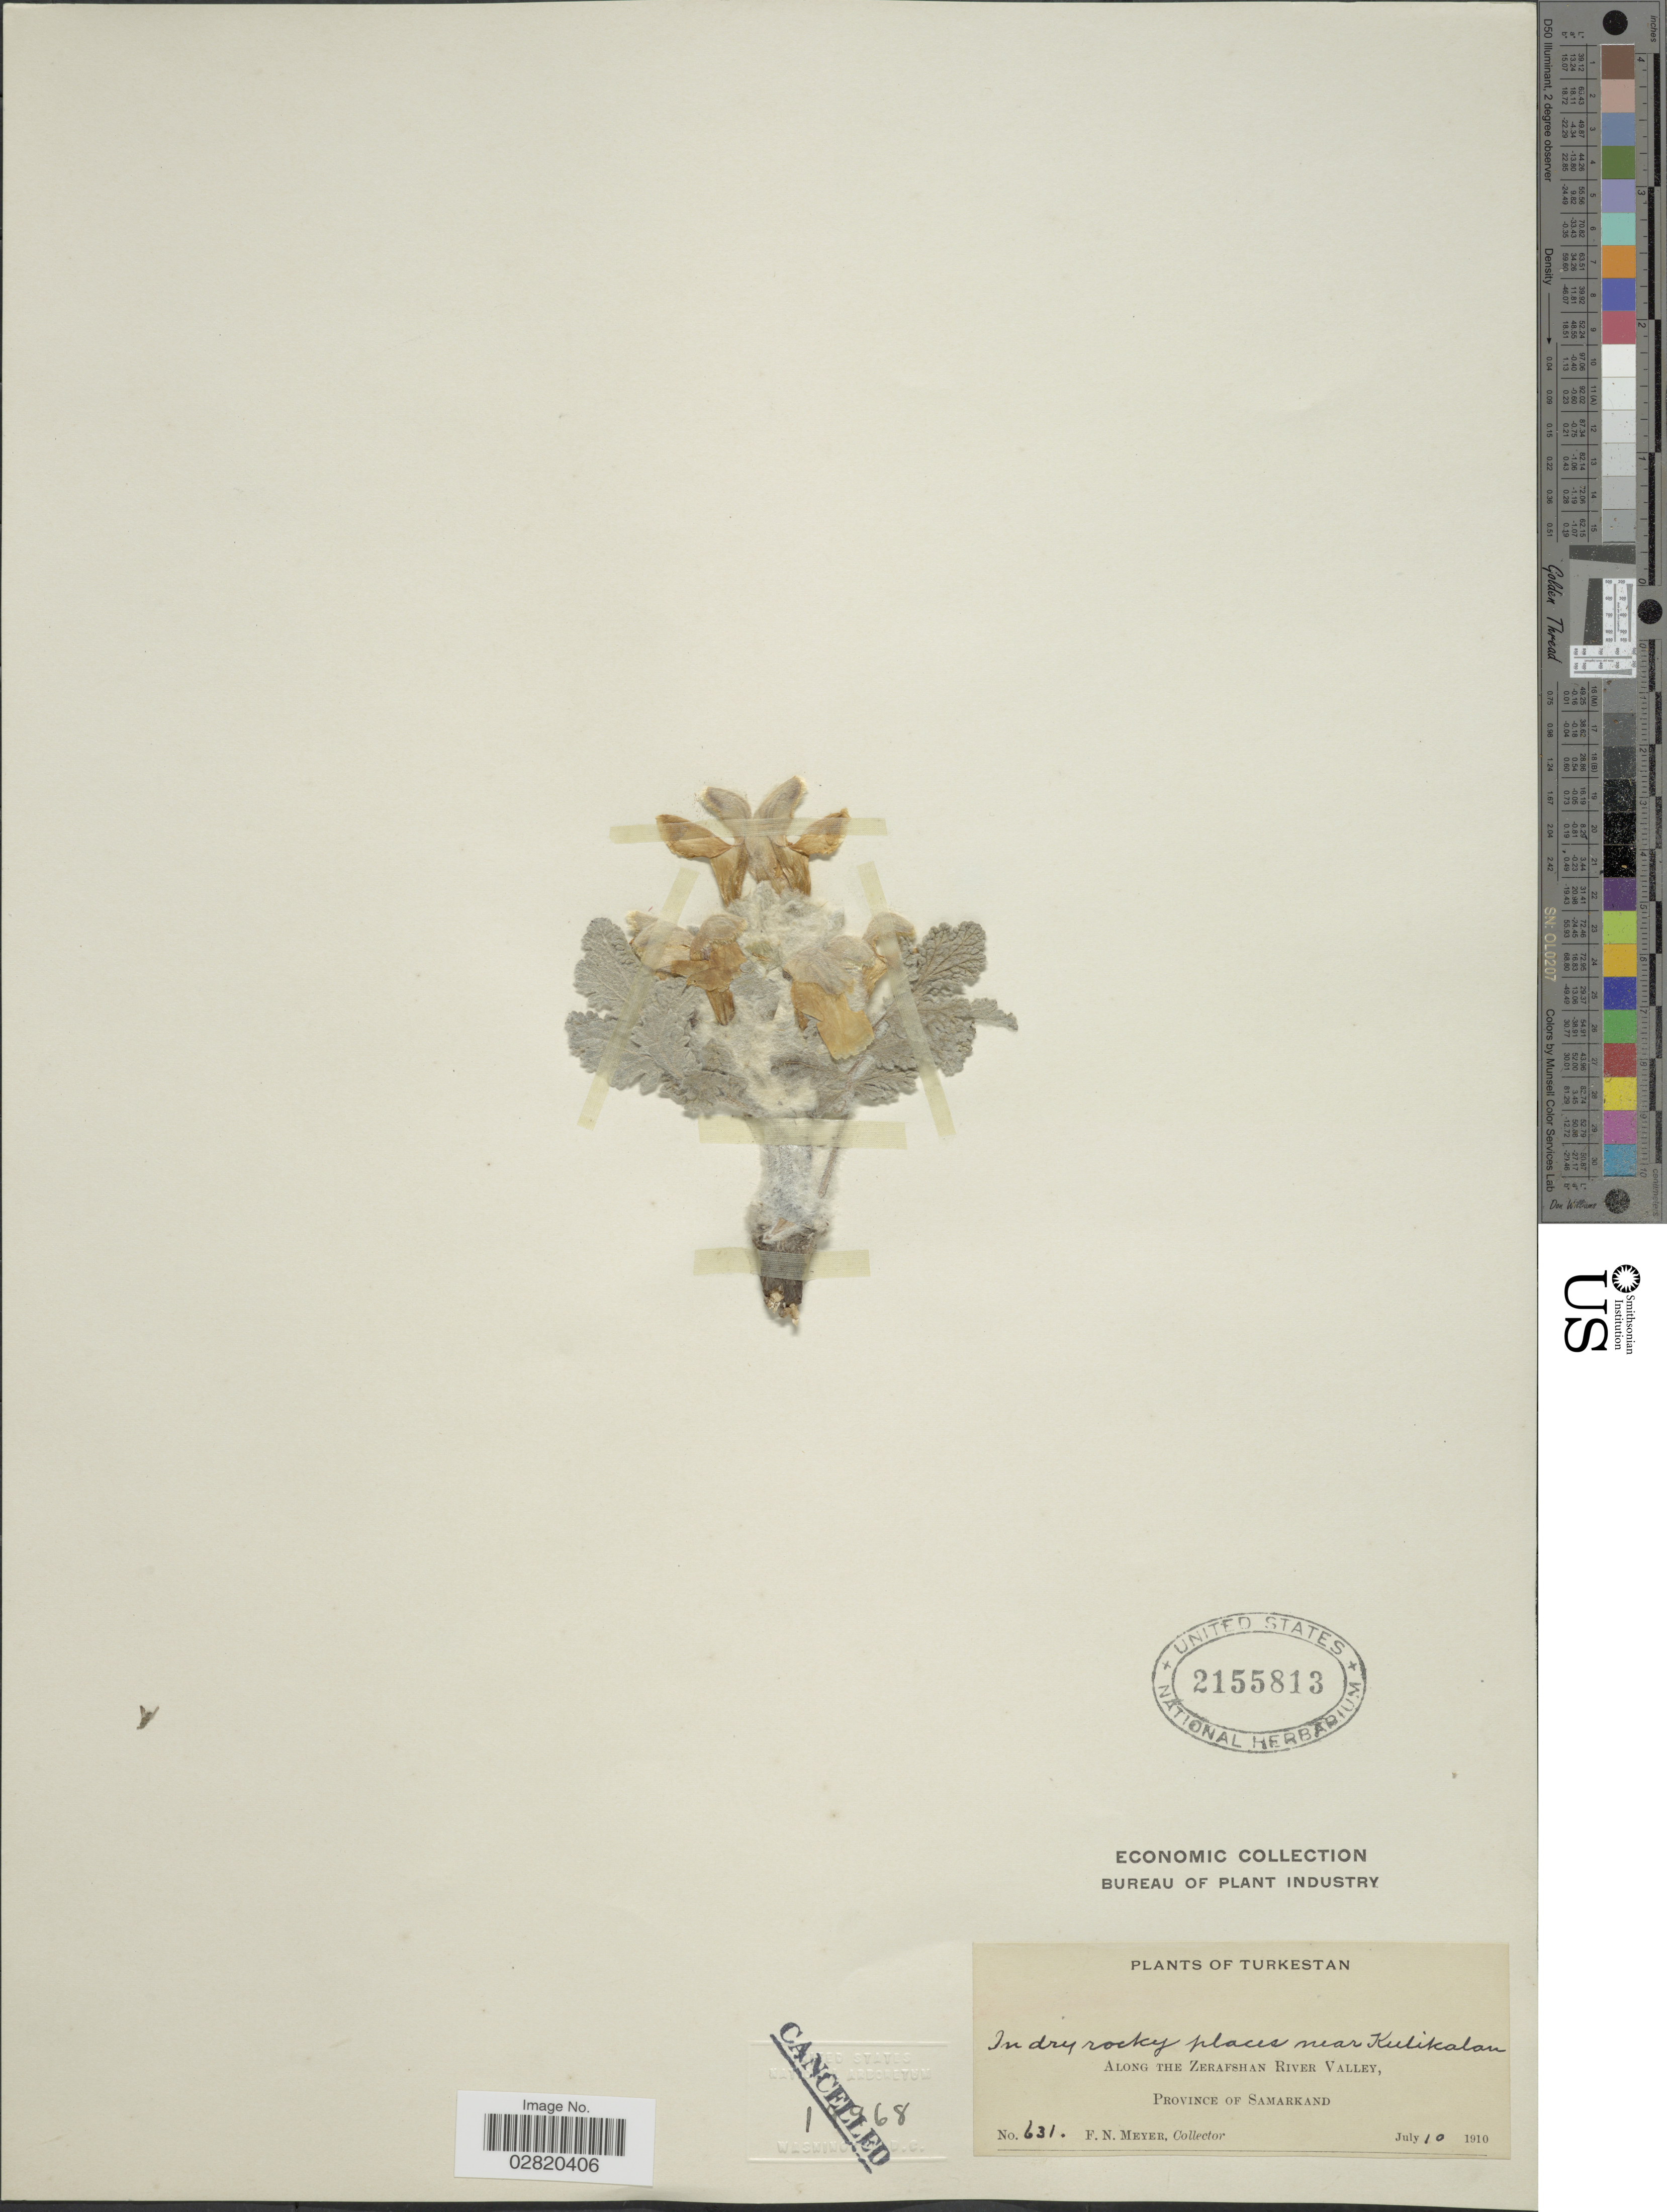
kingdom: Plantae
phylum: Tracheophyta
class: Magnoliopsida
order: Lamiales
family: Lamiaceae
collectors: F. N. Meyer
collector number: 631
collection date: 1910-07-10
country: Uzbekistan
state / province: Samarqand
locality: Turkestan. In dry rocky places near Kulikalan. Along the Zerafshan River Valley. Province of Samarkand.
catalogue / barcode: US 2155813